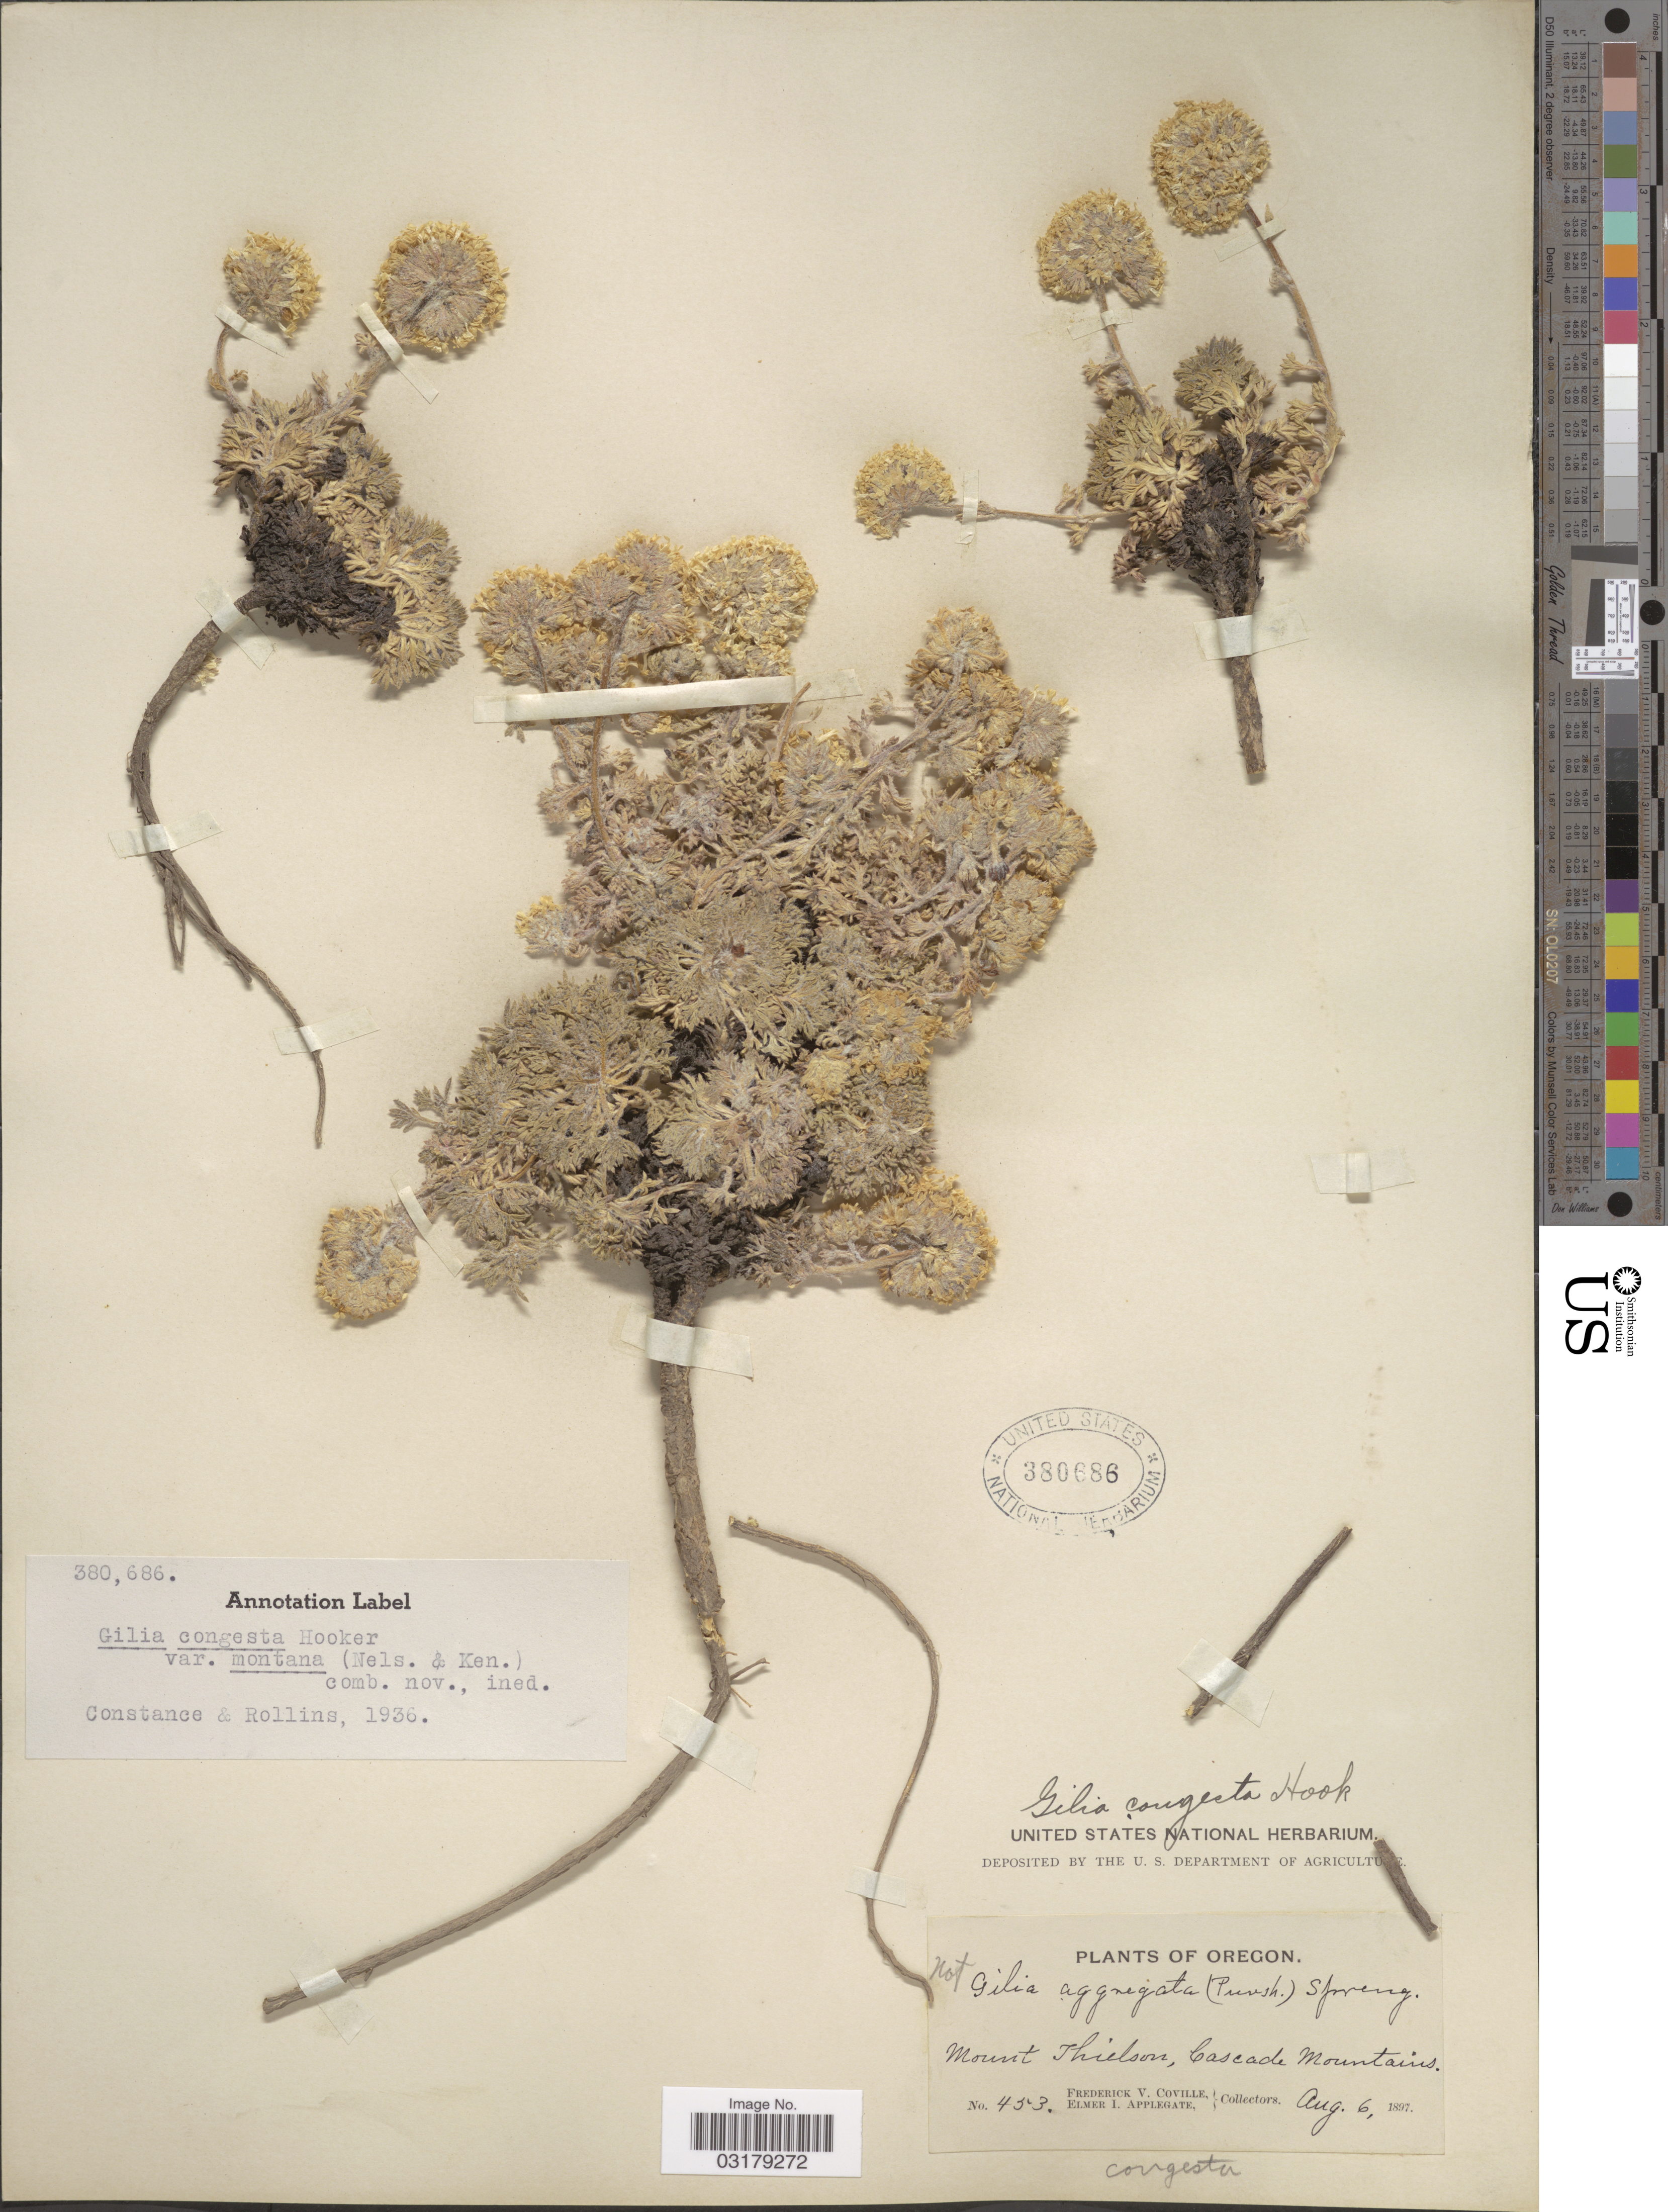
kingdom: Plantae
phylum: Tracheophyta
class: Magnoliopsida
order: Ericales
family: Polemoniaceae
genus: Ipomopsis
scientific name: Ipomopsis congesta var. montana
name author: (Constance & Rollins) Reveal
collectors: F. V. Coville & E. I. Applegate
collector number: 453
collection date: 1897-08-06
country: United States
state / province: Oregon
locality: Mount Thielson, Cascade Mountains.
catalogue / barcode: US 380686